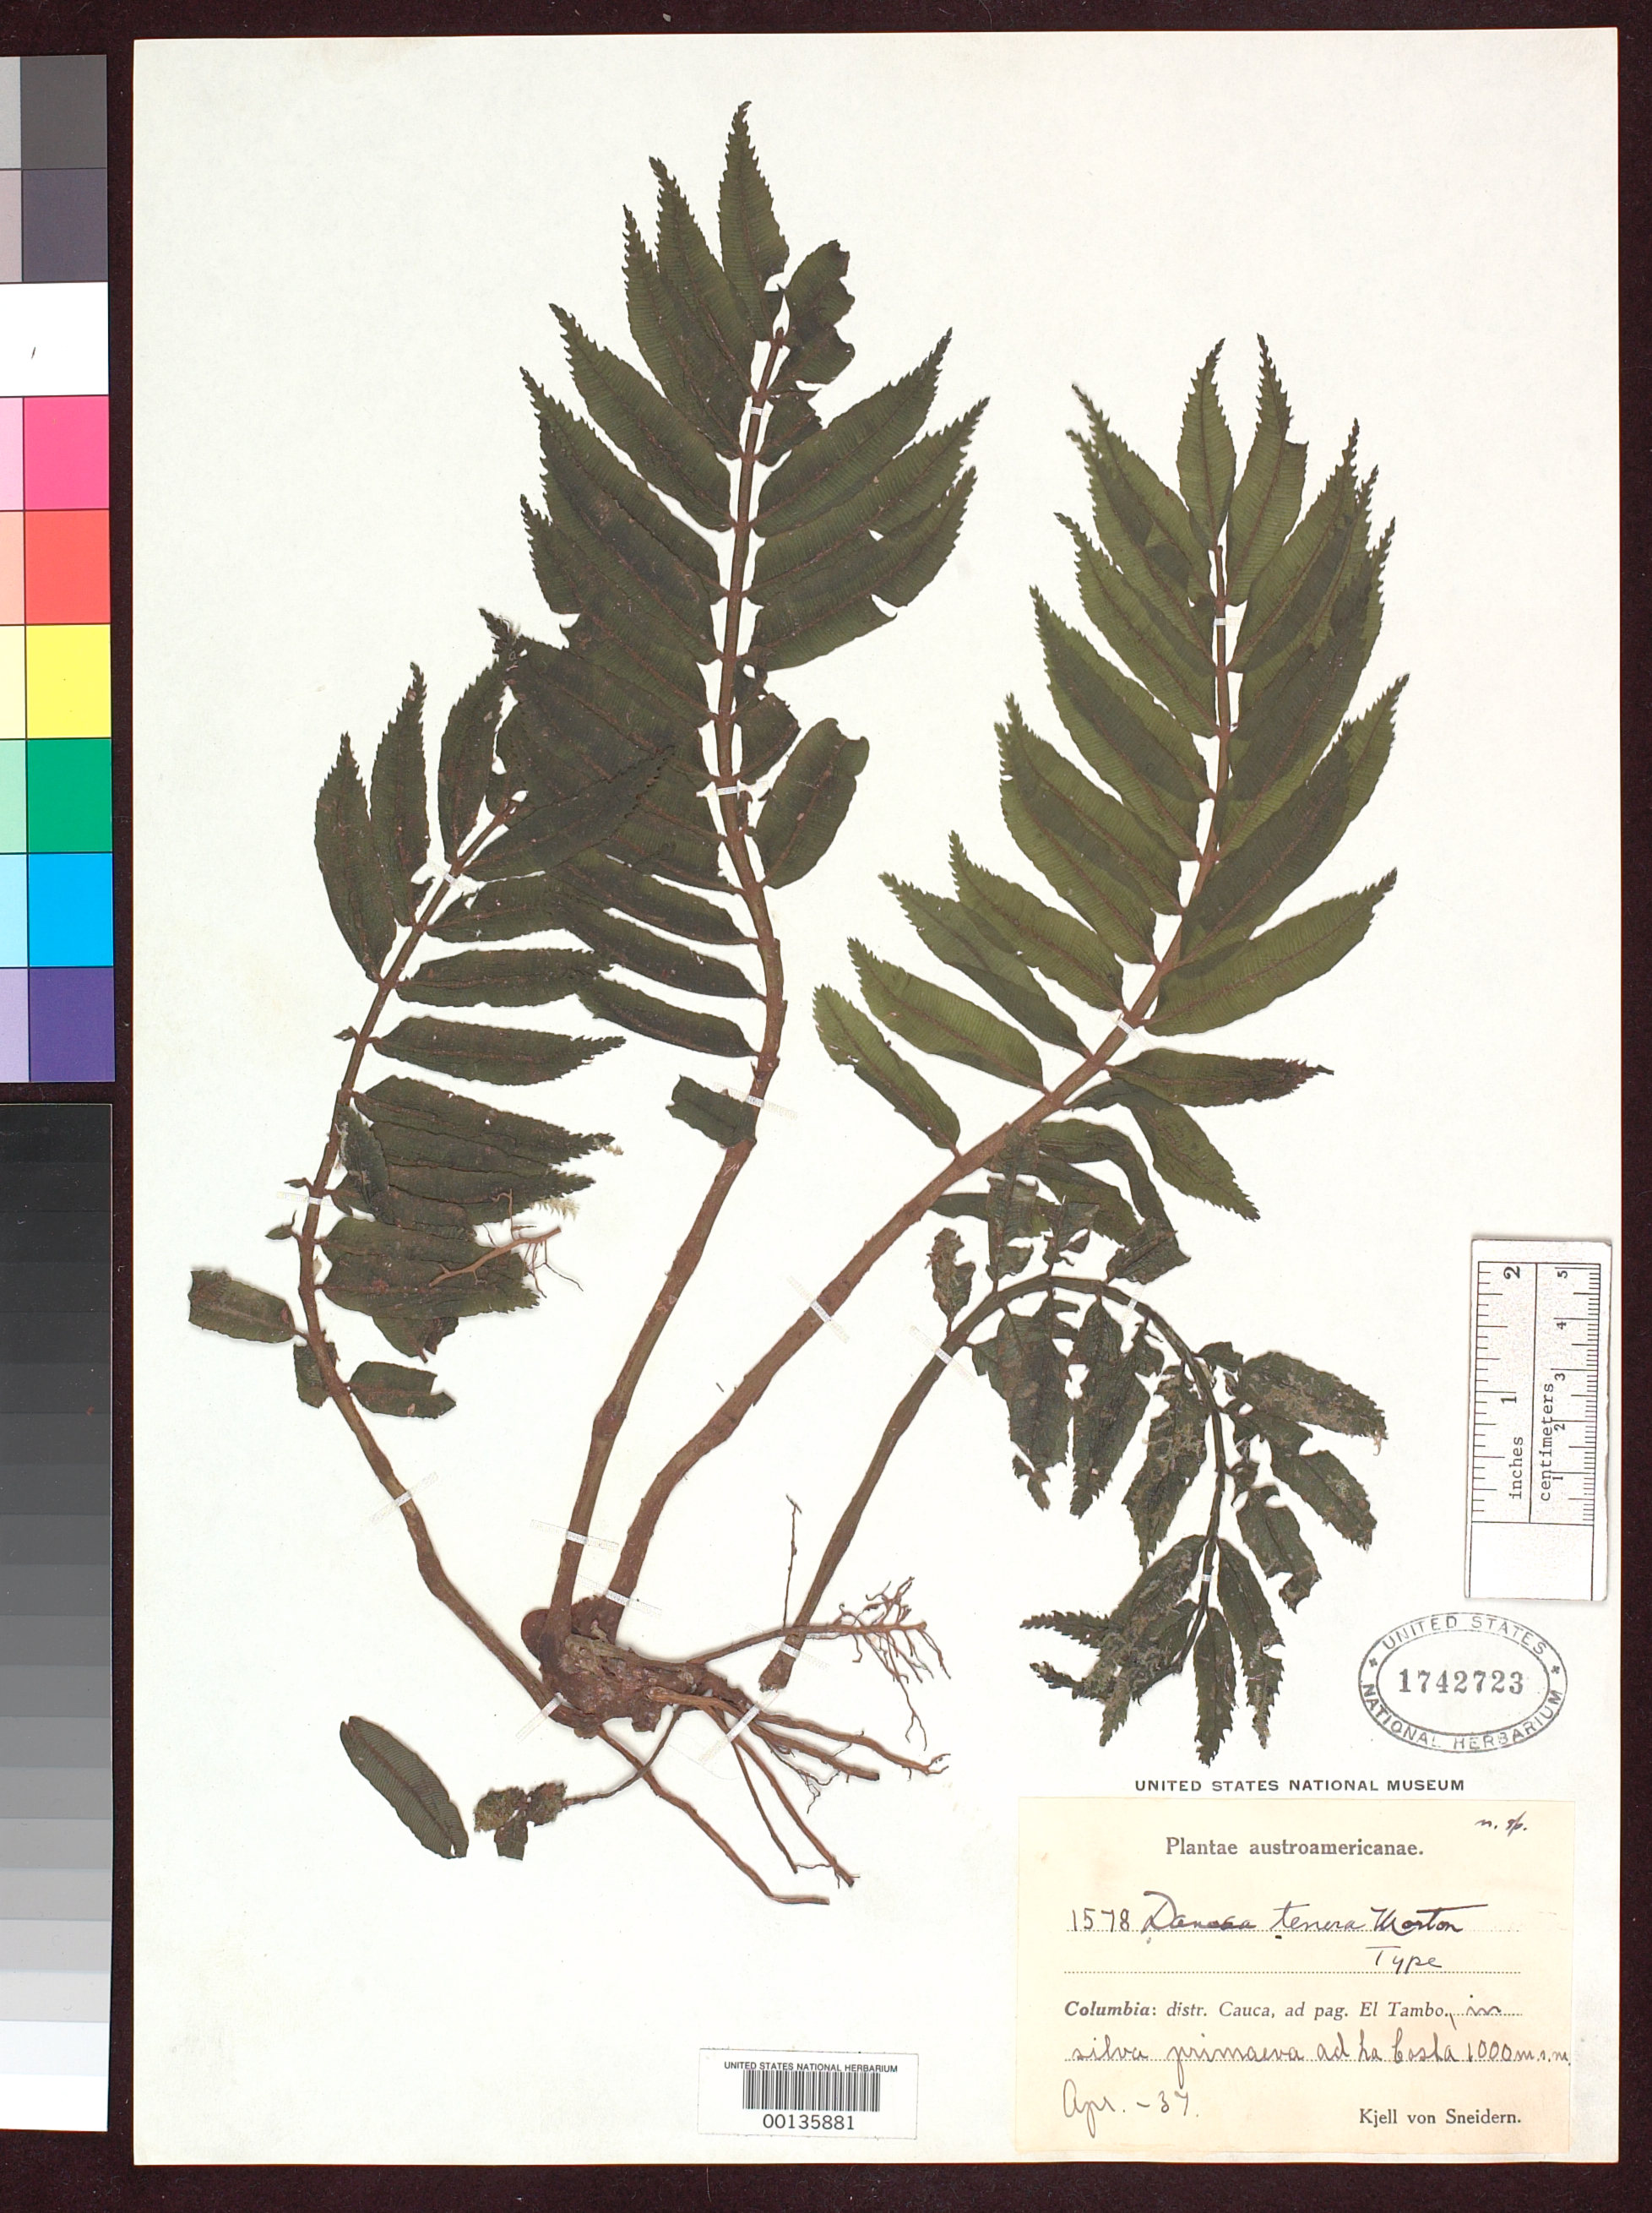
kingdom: Plantae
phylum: Tracheophyta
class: Polypodiopsida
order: Marattiales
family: Marattiaceae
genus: Danaea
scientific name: Danaea tenera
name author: C.V. Morton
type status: Holotype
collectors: K. von Sneidern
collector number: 1578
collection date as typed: Apr 1937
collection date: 1937-04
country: Colombia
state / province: Cauca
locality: El Tambo, silva primerva ad La CoSta.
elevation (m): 1000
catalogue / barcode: US 1742723